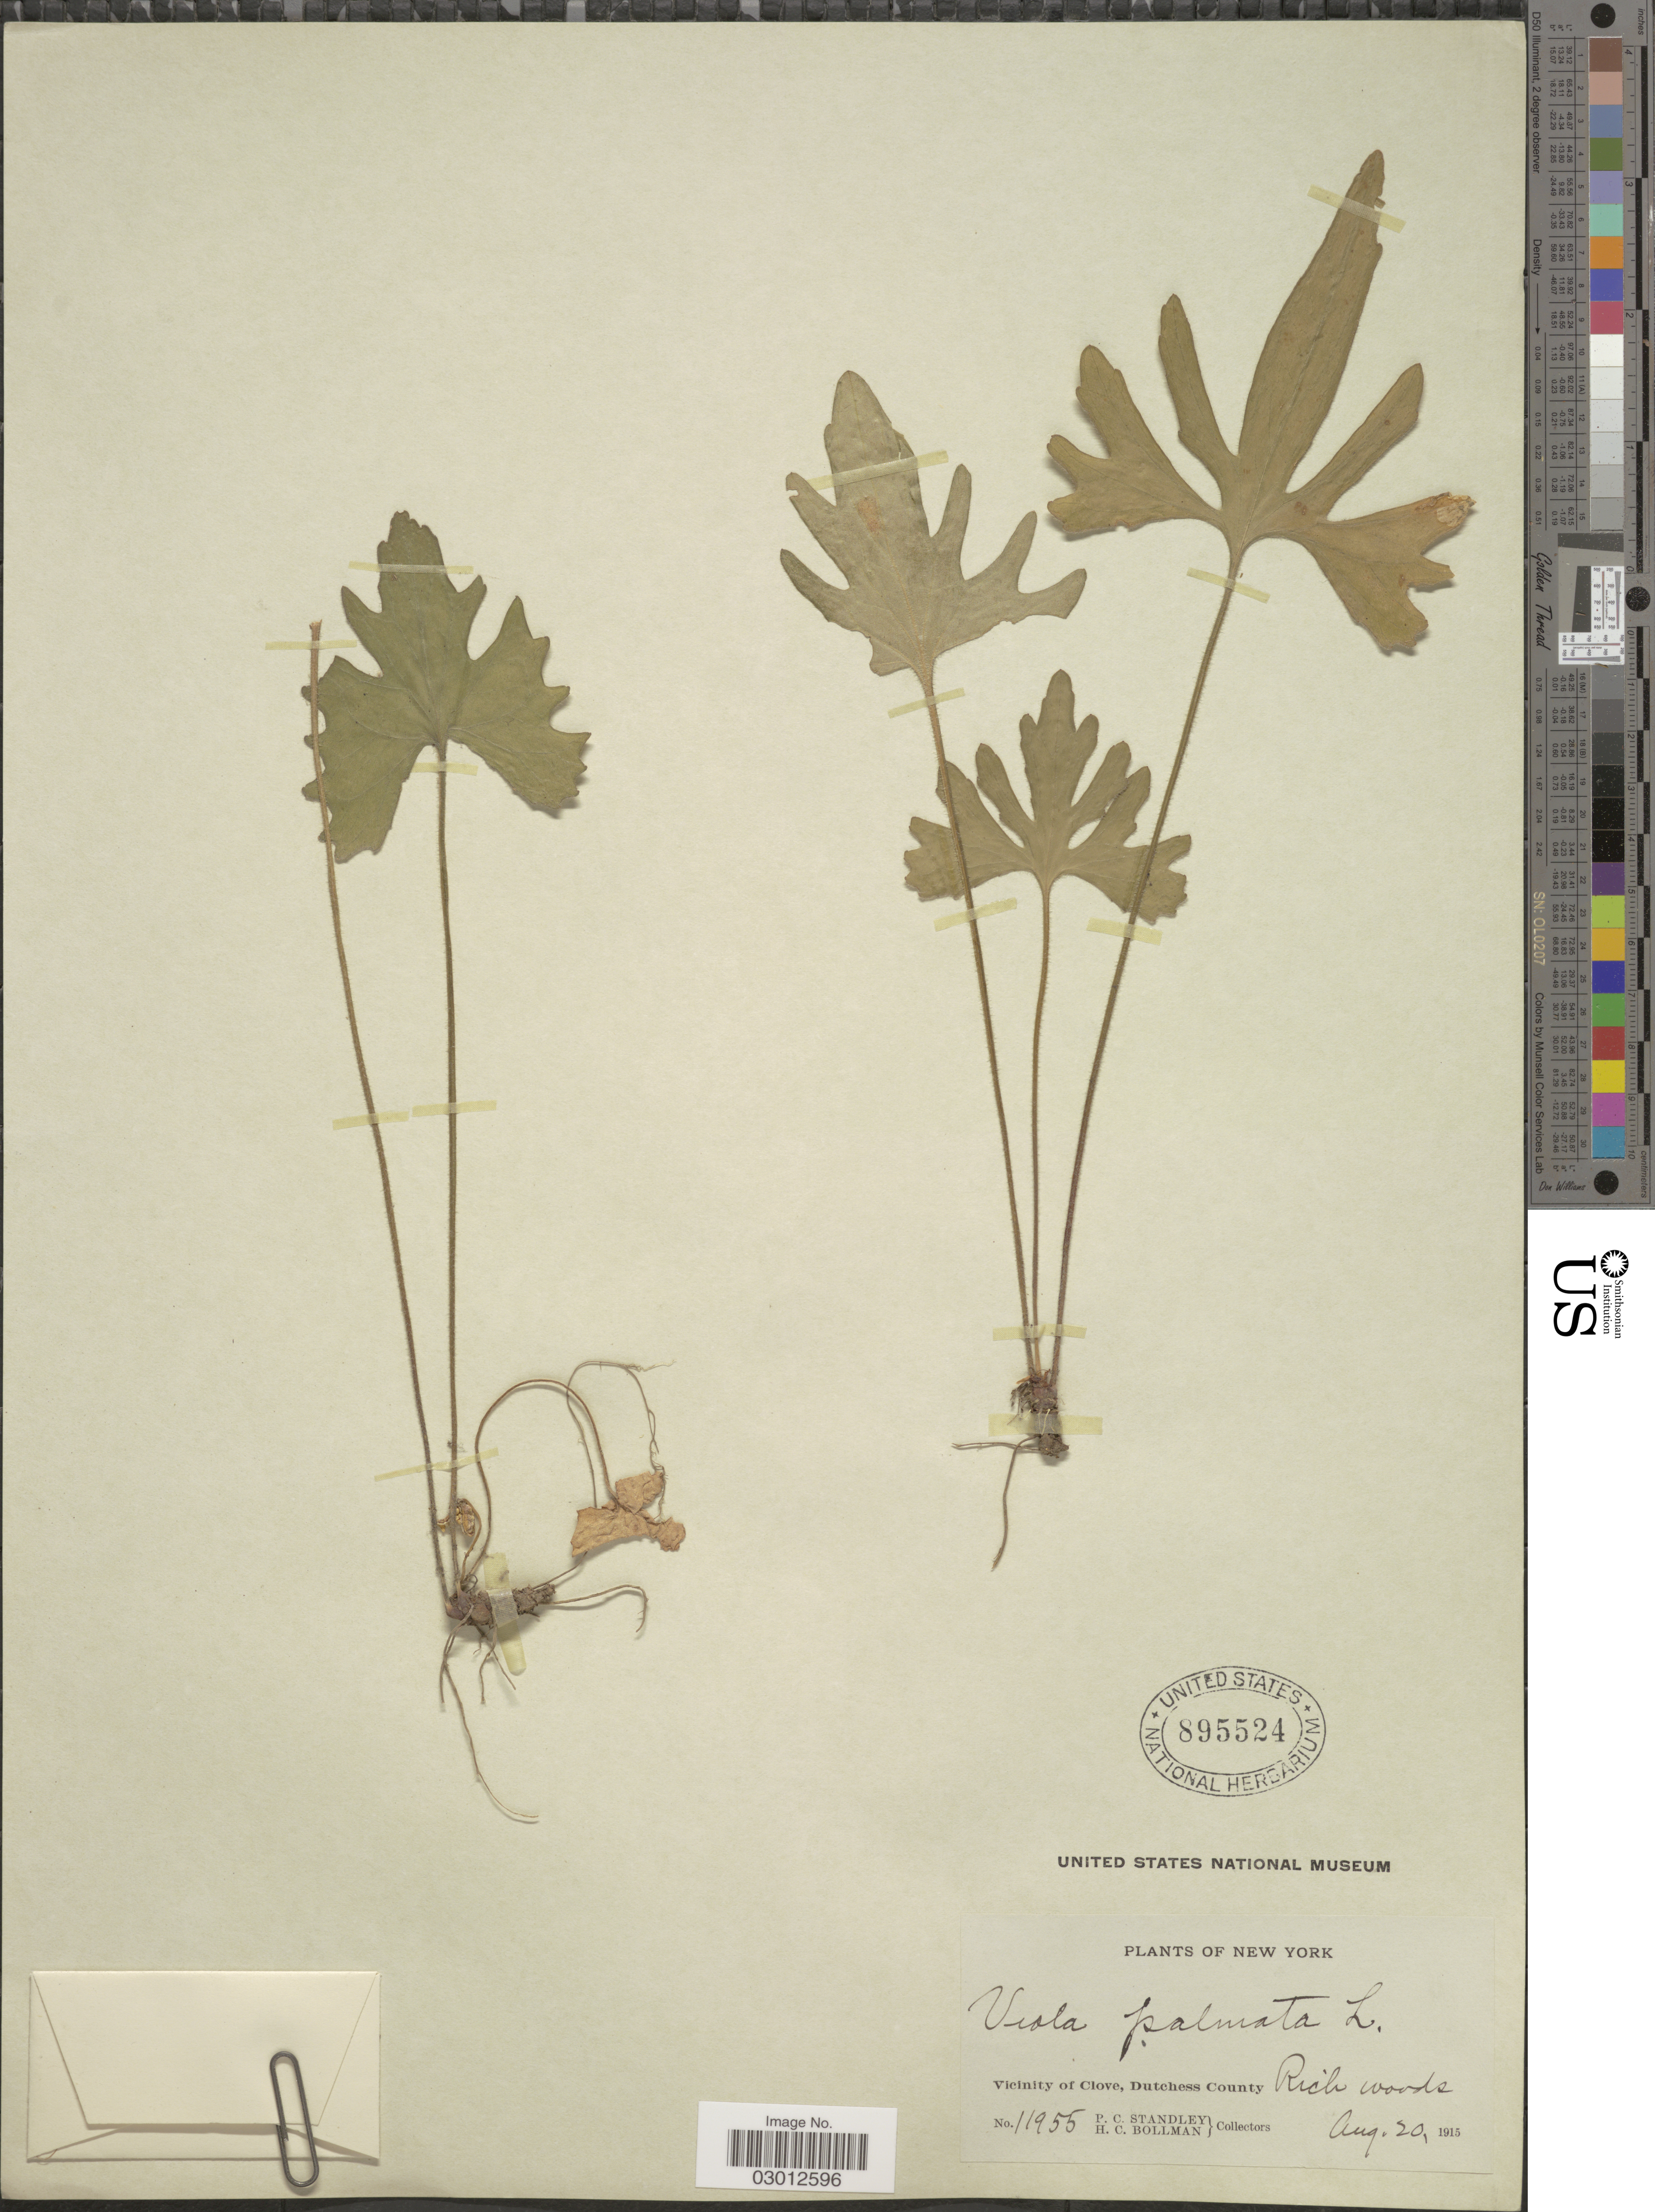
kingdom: Plantae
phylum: Tracheophyta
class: Magnoliopsida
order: Malpighiales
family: Violaceae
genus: Viola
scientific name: Viola palmata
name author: L.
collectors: P. C. Standley & H. C. Bollman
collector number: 11955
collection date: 1915-08-20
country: United States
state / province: New York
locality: Vicinity of Clove, Dutchess County, Rick woods.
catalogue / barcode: US 895524